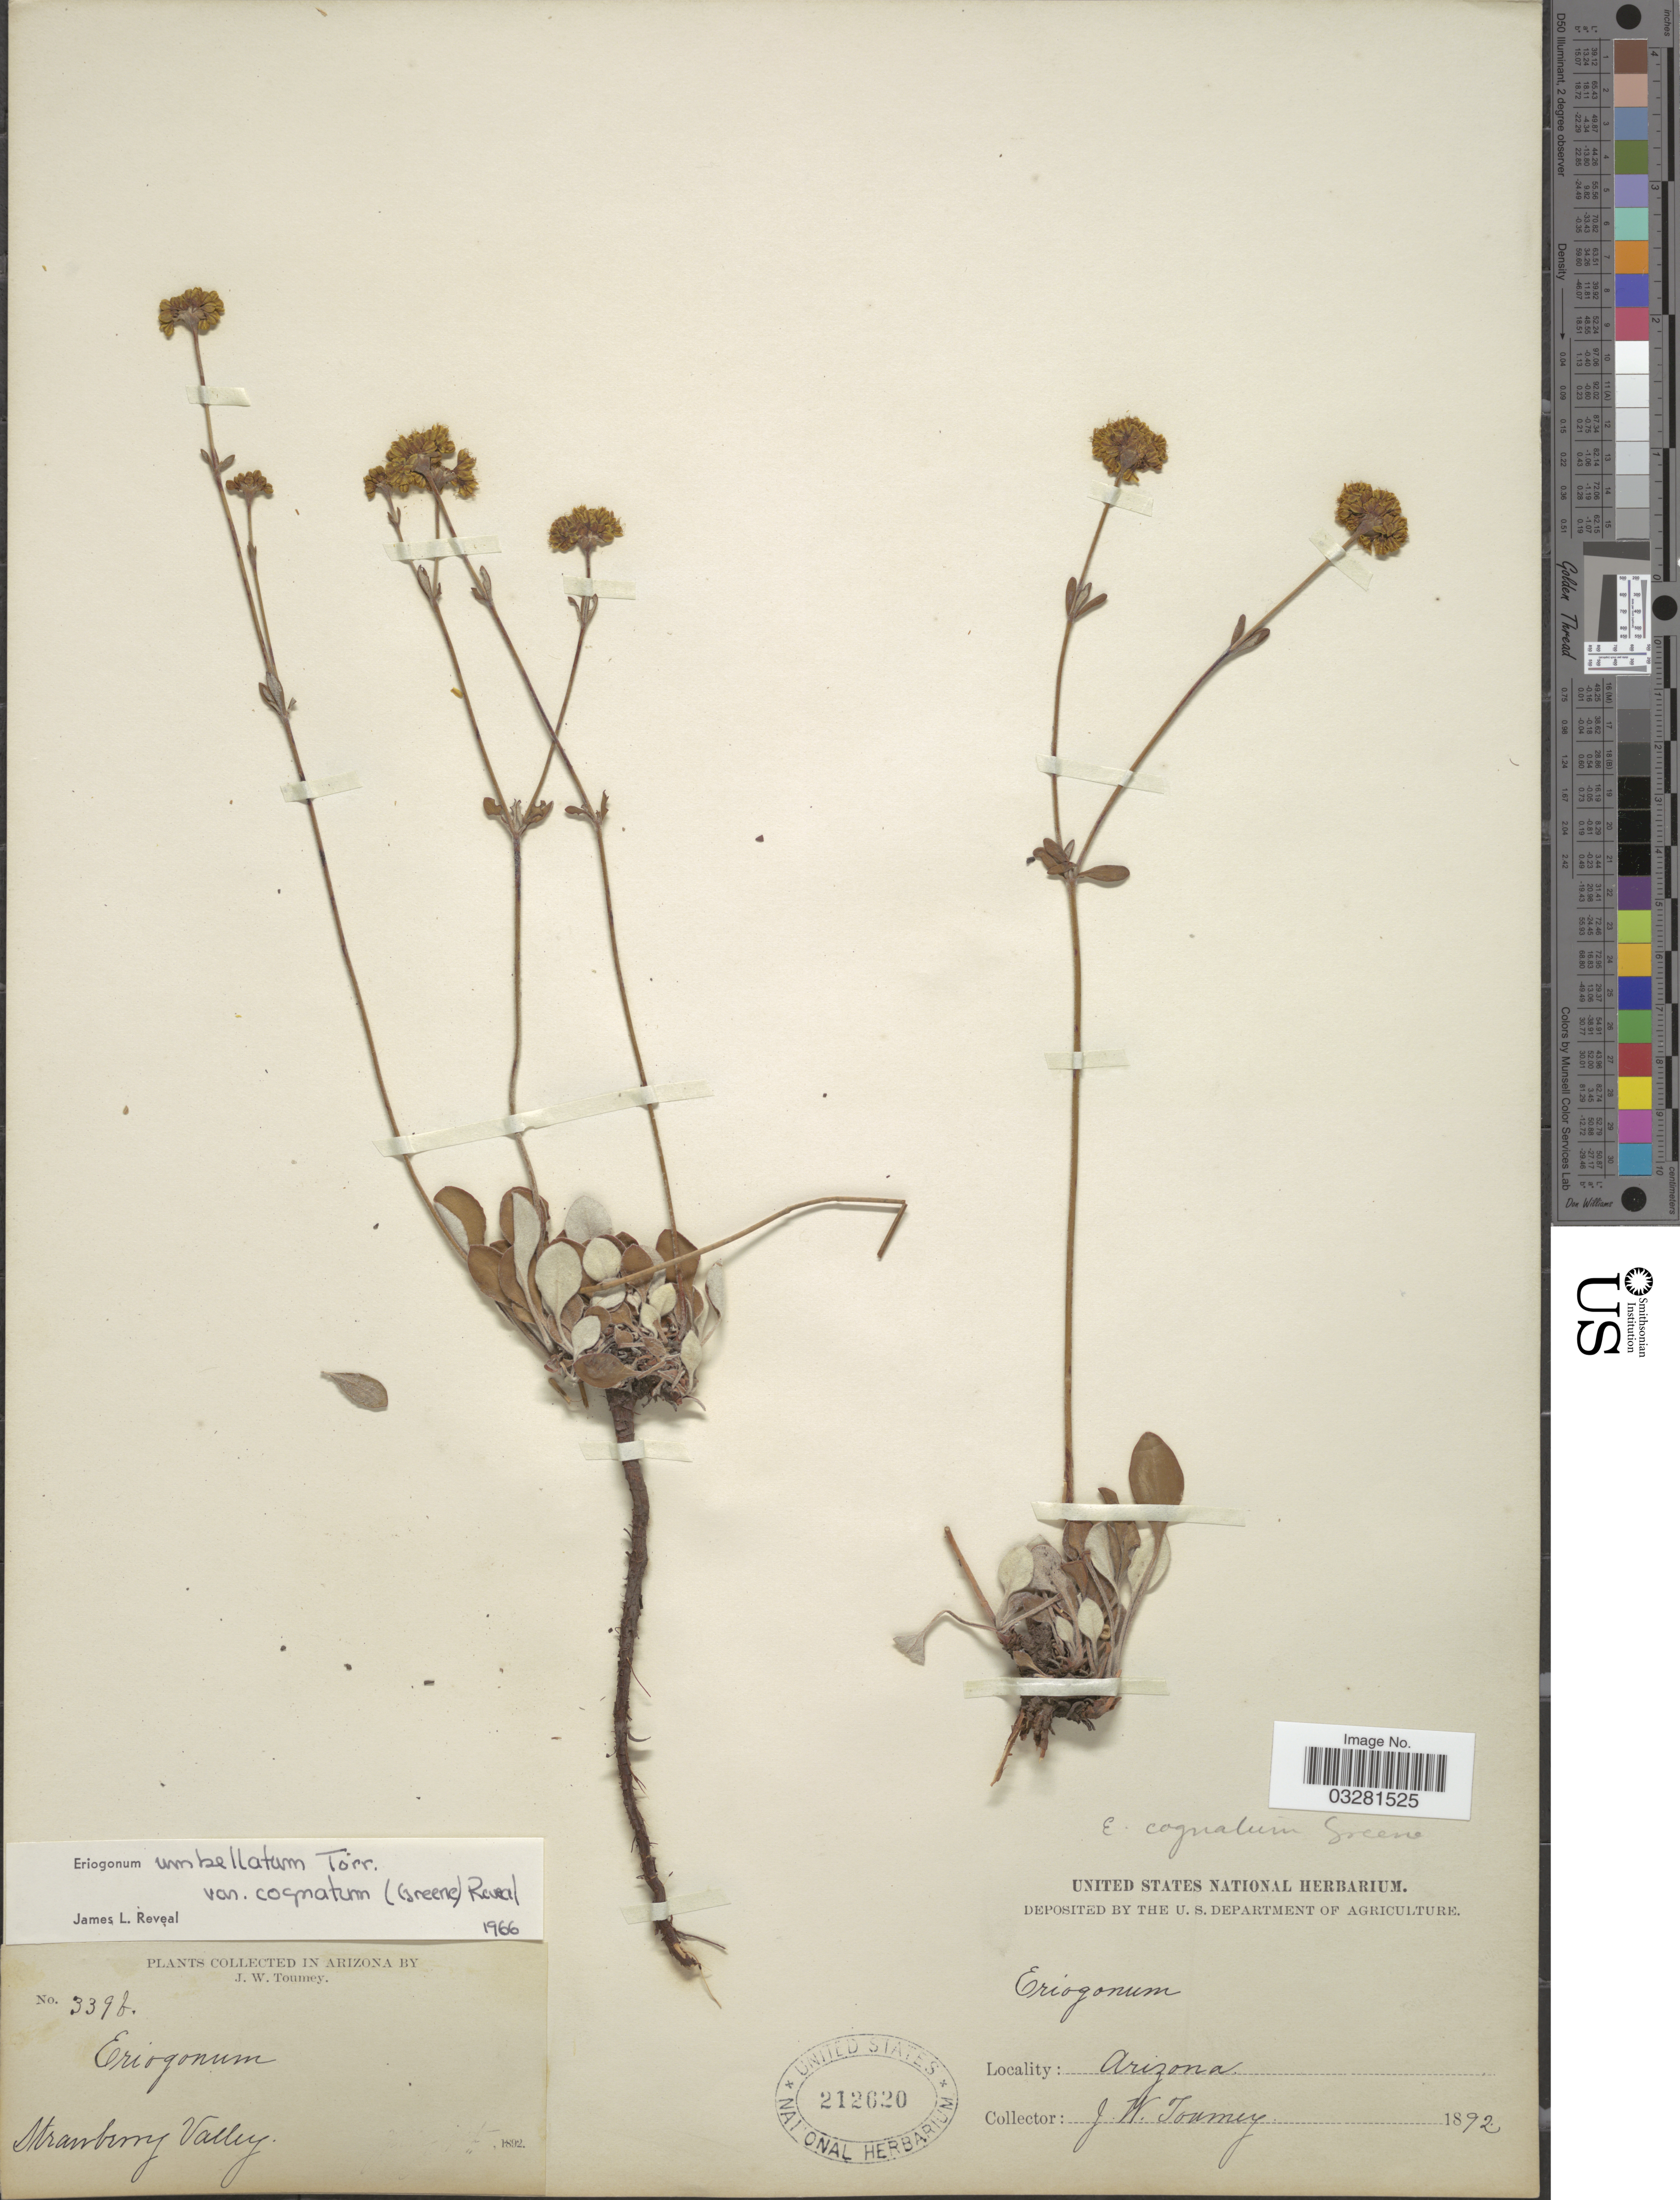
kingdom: Plantae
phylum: Tracheophyta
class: Magnoliopsida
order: Caryophyllales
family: Polygonaceae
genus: Eriogonum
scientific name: Eriogonum umbellatum var. cognatum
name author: (Greene) Reveal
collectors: J. W. Toumey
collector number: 339f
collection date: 1892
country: United States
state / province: Arizona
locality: Strawberry Valley.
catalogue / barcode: US 212620